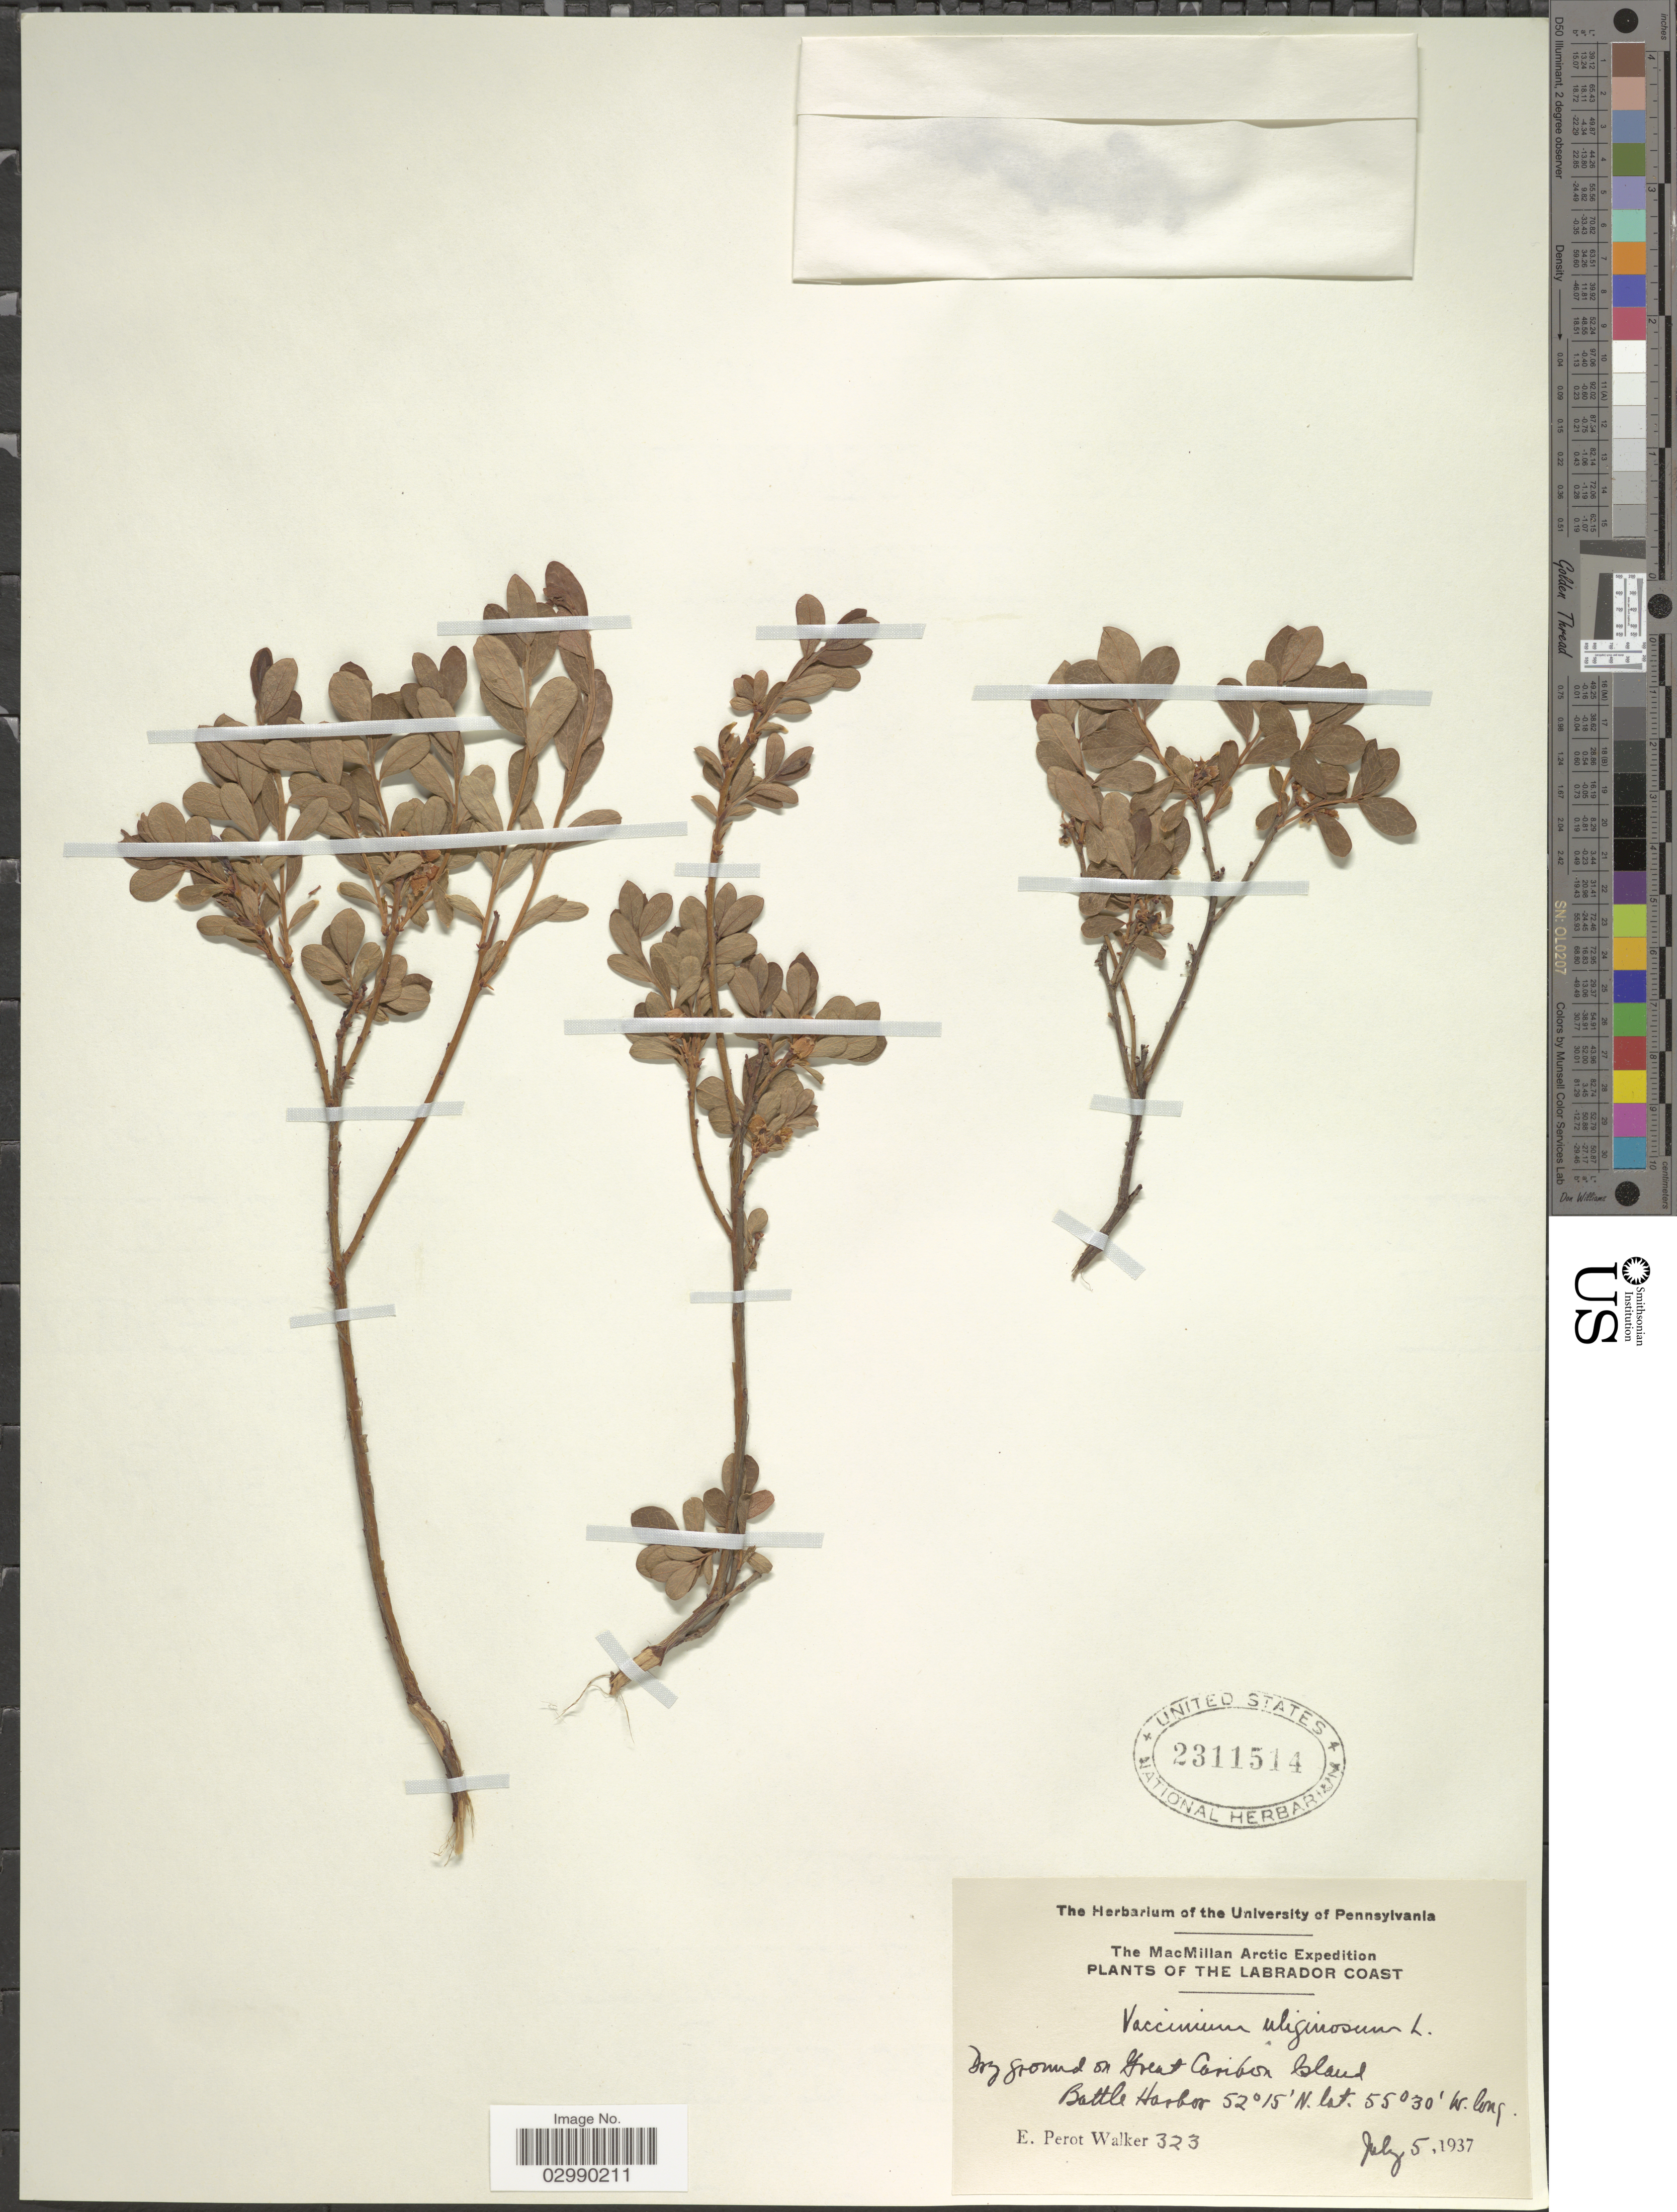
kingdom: Plantae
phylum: Tracheophyta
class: Magnoliopsida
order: Ericales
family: Ericaceae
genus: Vaccinium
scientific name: Vaccinium uliginosum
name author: L.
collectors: E. Walker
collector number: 323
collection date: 1937-07-05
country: Canada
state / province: Newfoundland and Labrador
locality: Labrador Coast, Dry ground on Great Caribon Cloud, Battle Harbor.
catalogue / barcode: US 2311514